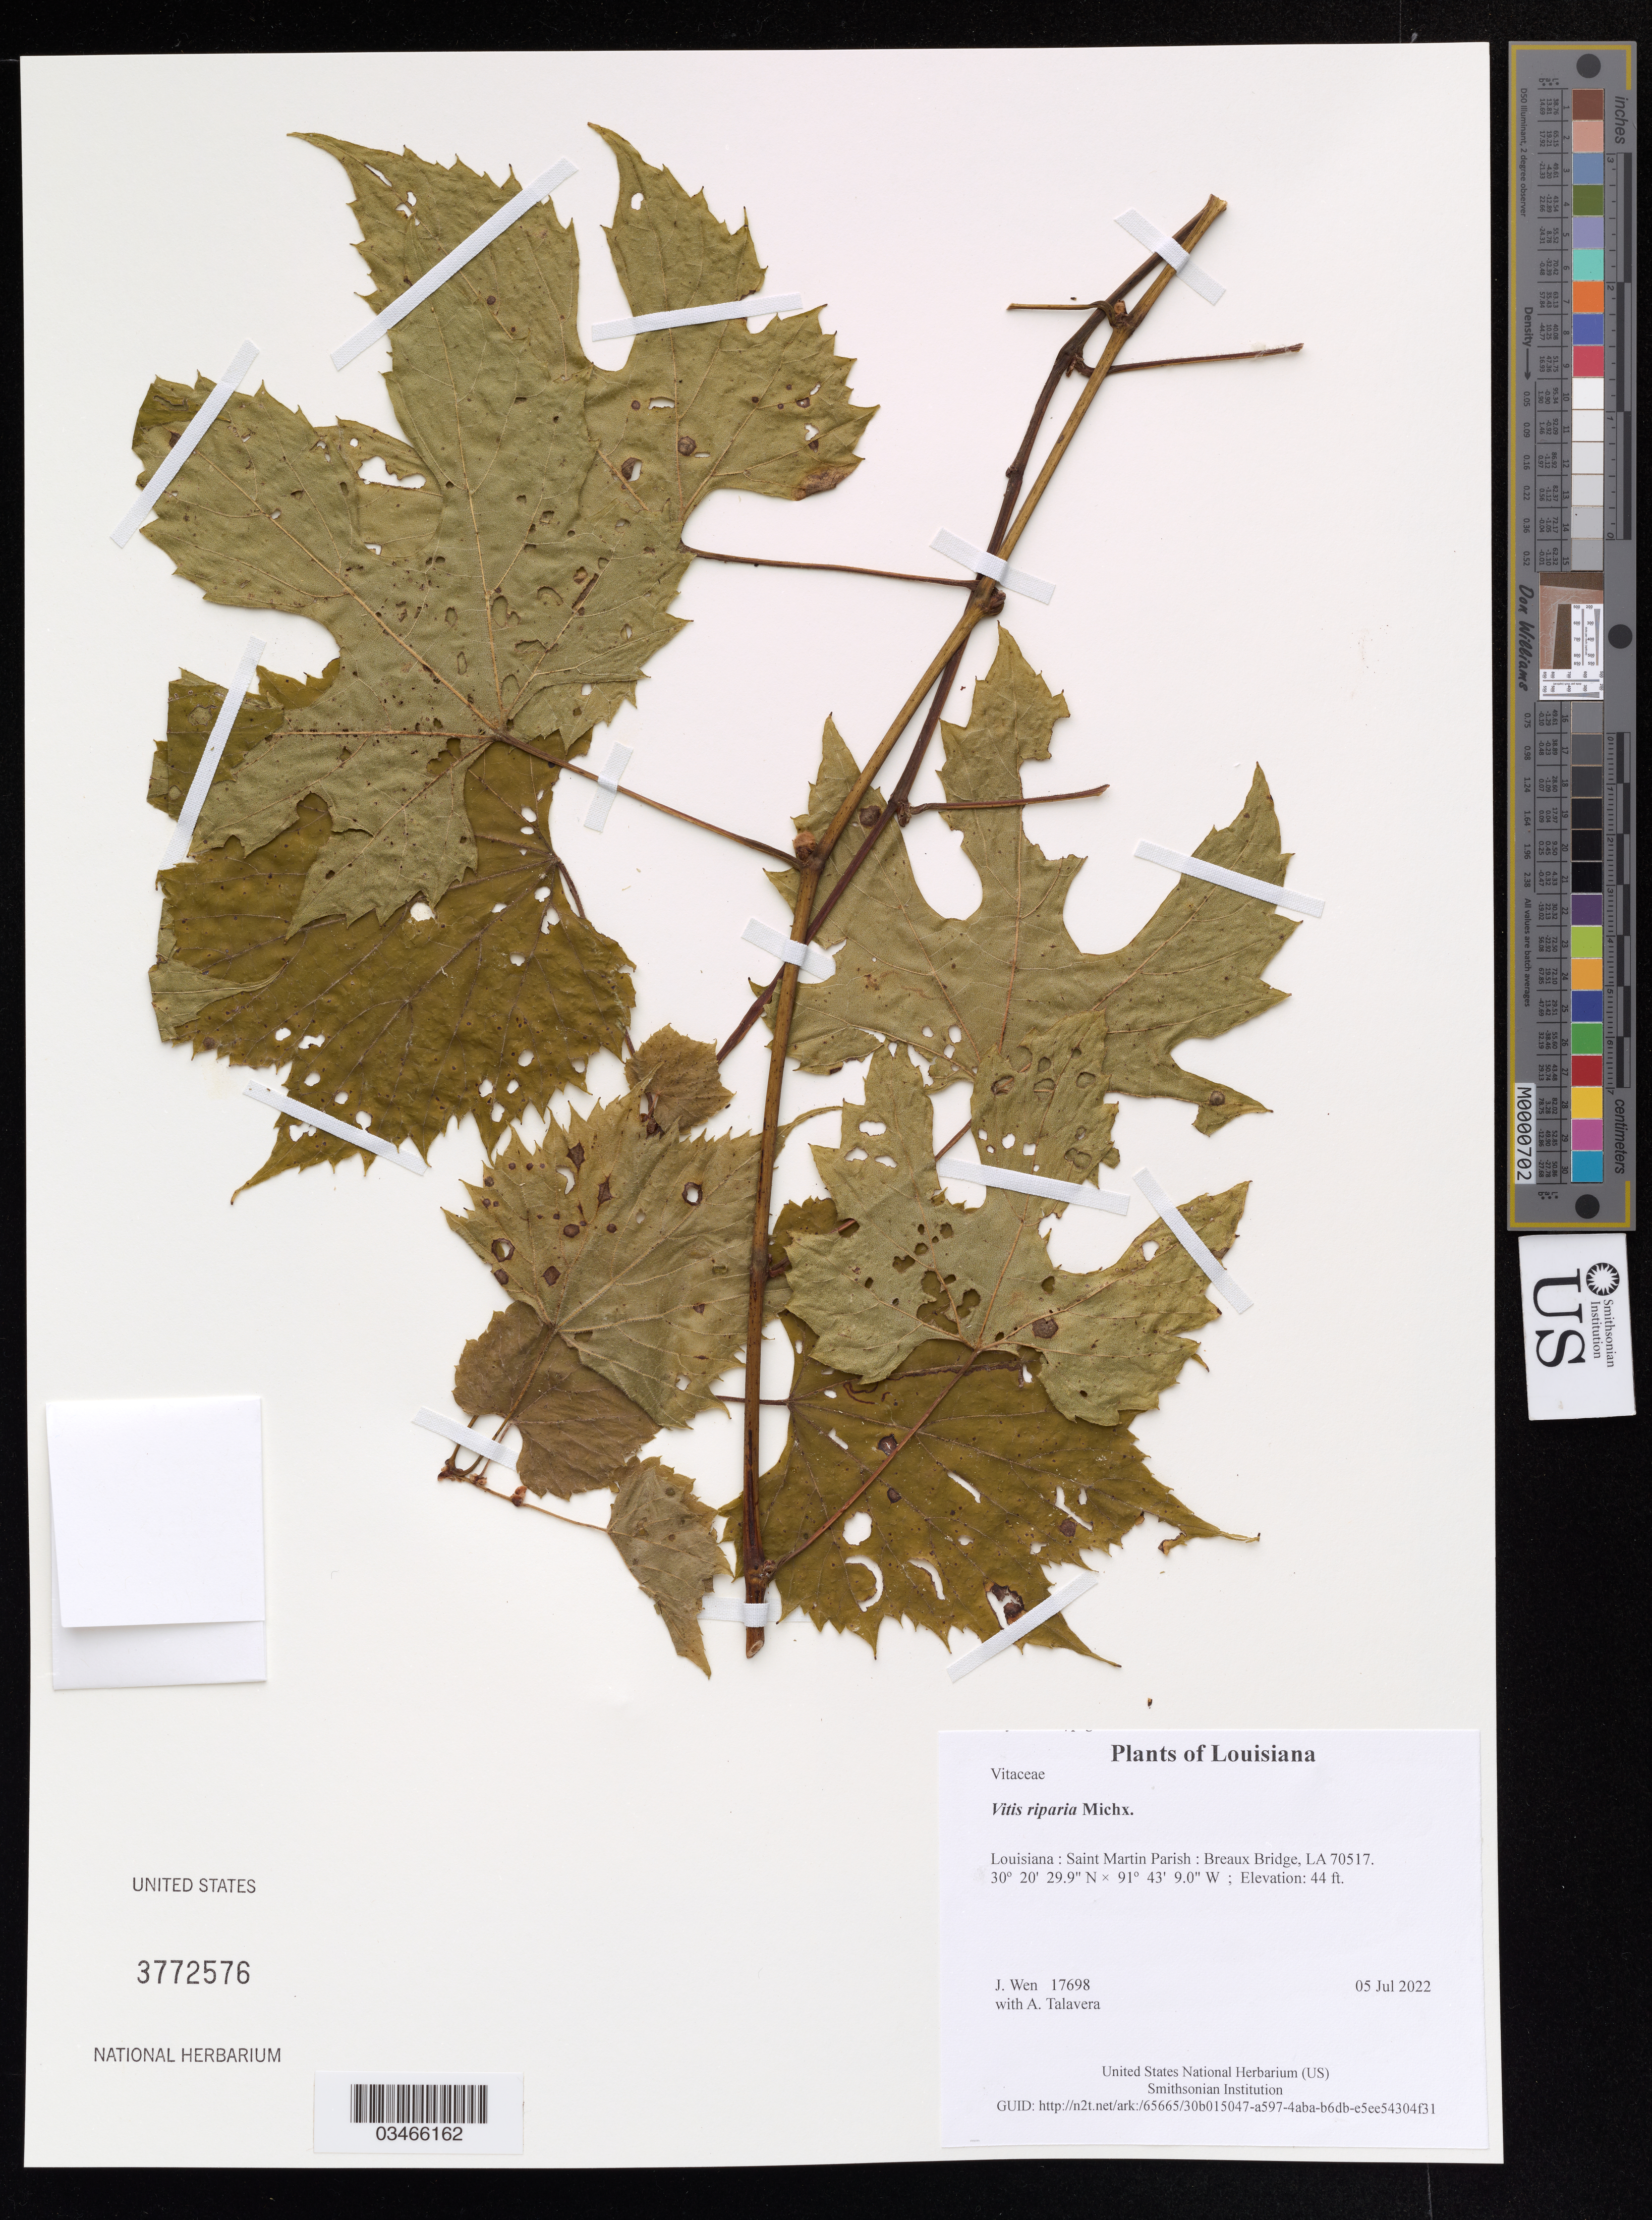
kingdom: Plantae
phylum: Tracheophyta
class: Magnoliopsida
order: Vitales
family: Vitaceae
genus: Vitis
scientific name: Vitis riparia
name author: Michx.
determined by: Wen, Jun, (BOT), Smithsonian Institution - National Museum of Natural History (UNITED STATES)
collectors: J. Wen & A. Talavera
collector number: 17698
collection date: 2022-07-05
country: United States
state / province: Louisiana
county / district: Saint Martin Parish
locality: Breaux Bridge, LA 70517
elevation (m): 13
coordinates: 30 20.499 N, 91 43.150 W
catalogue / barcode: US 3772576